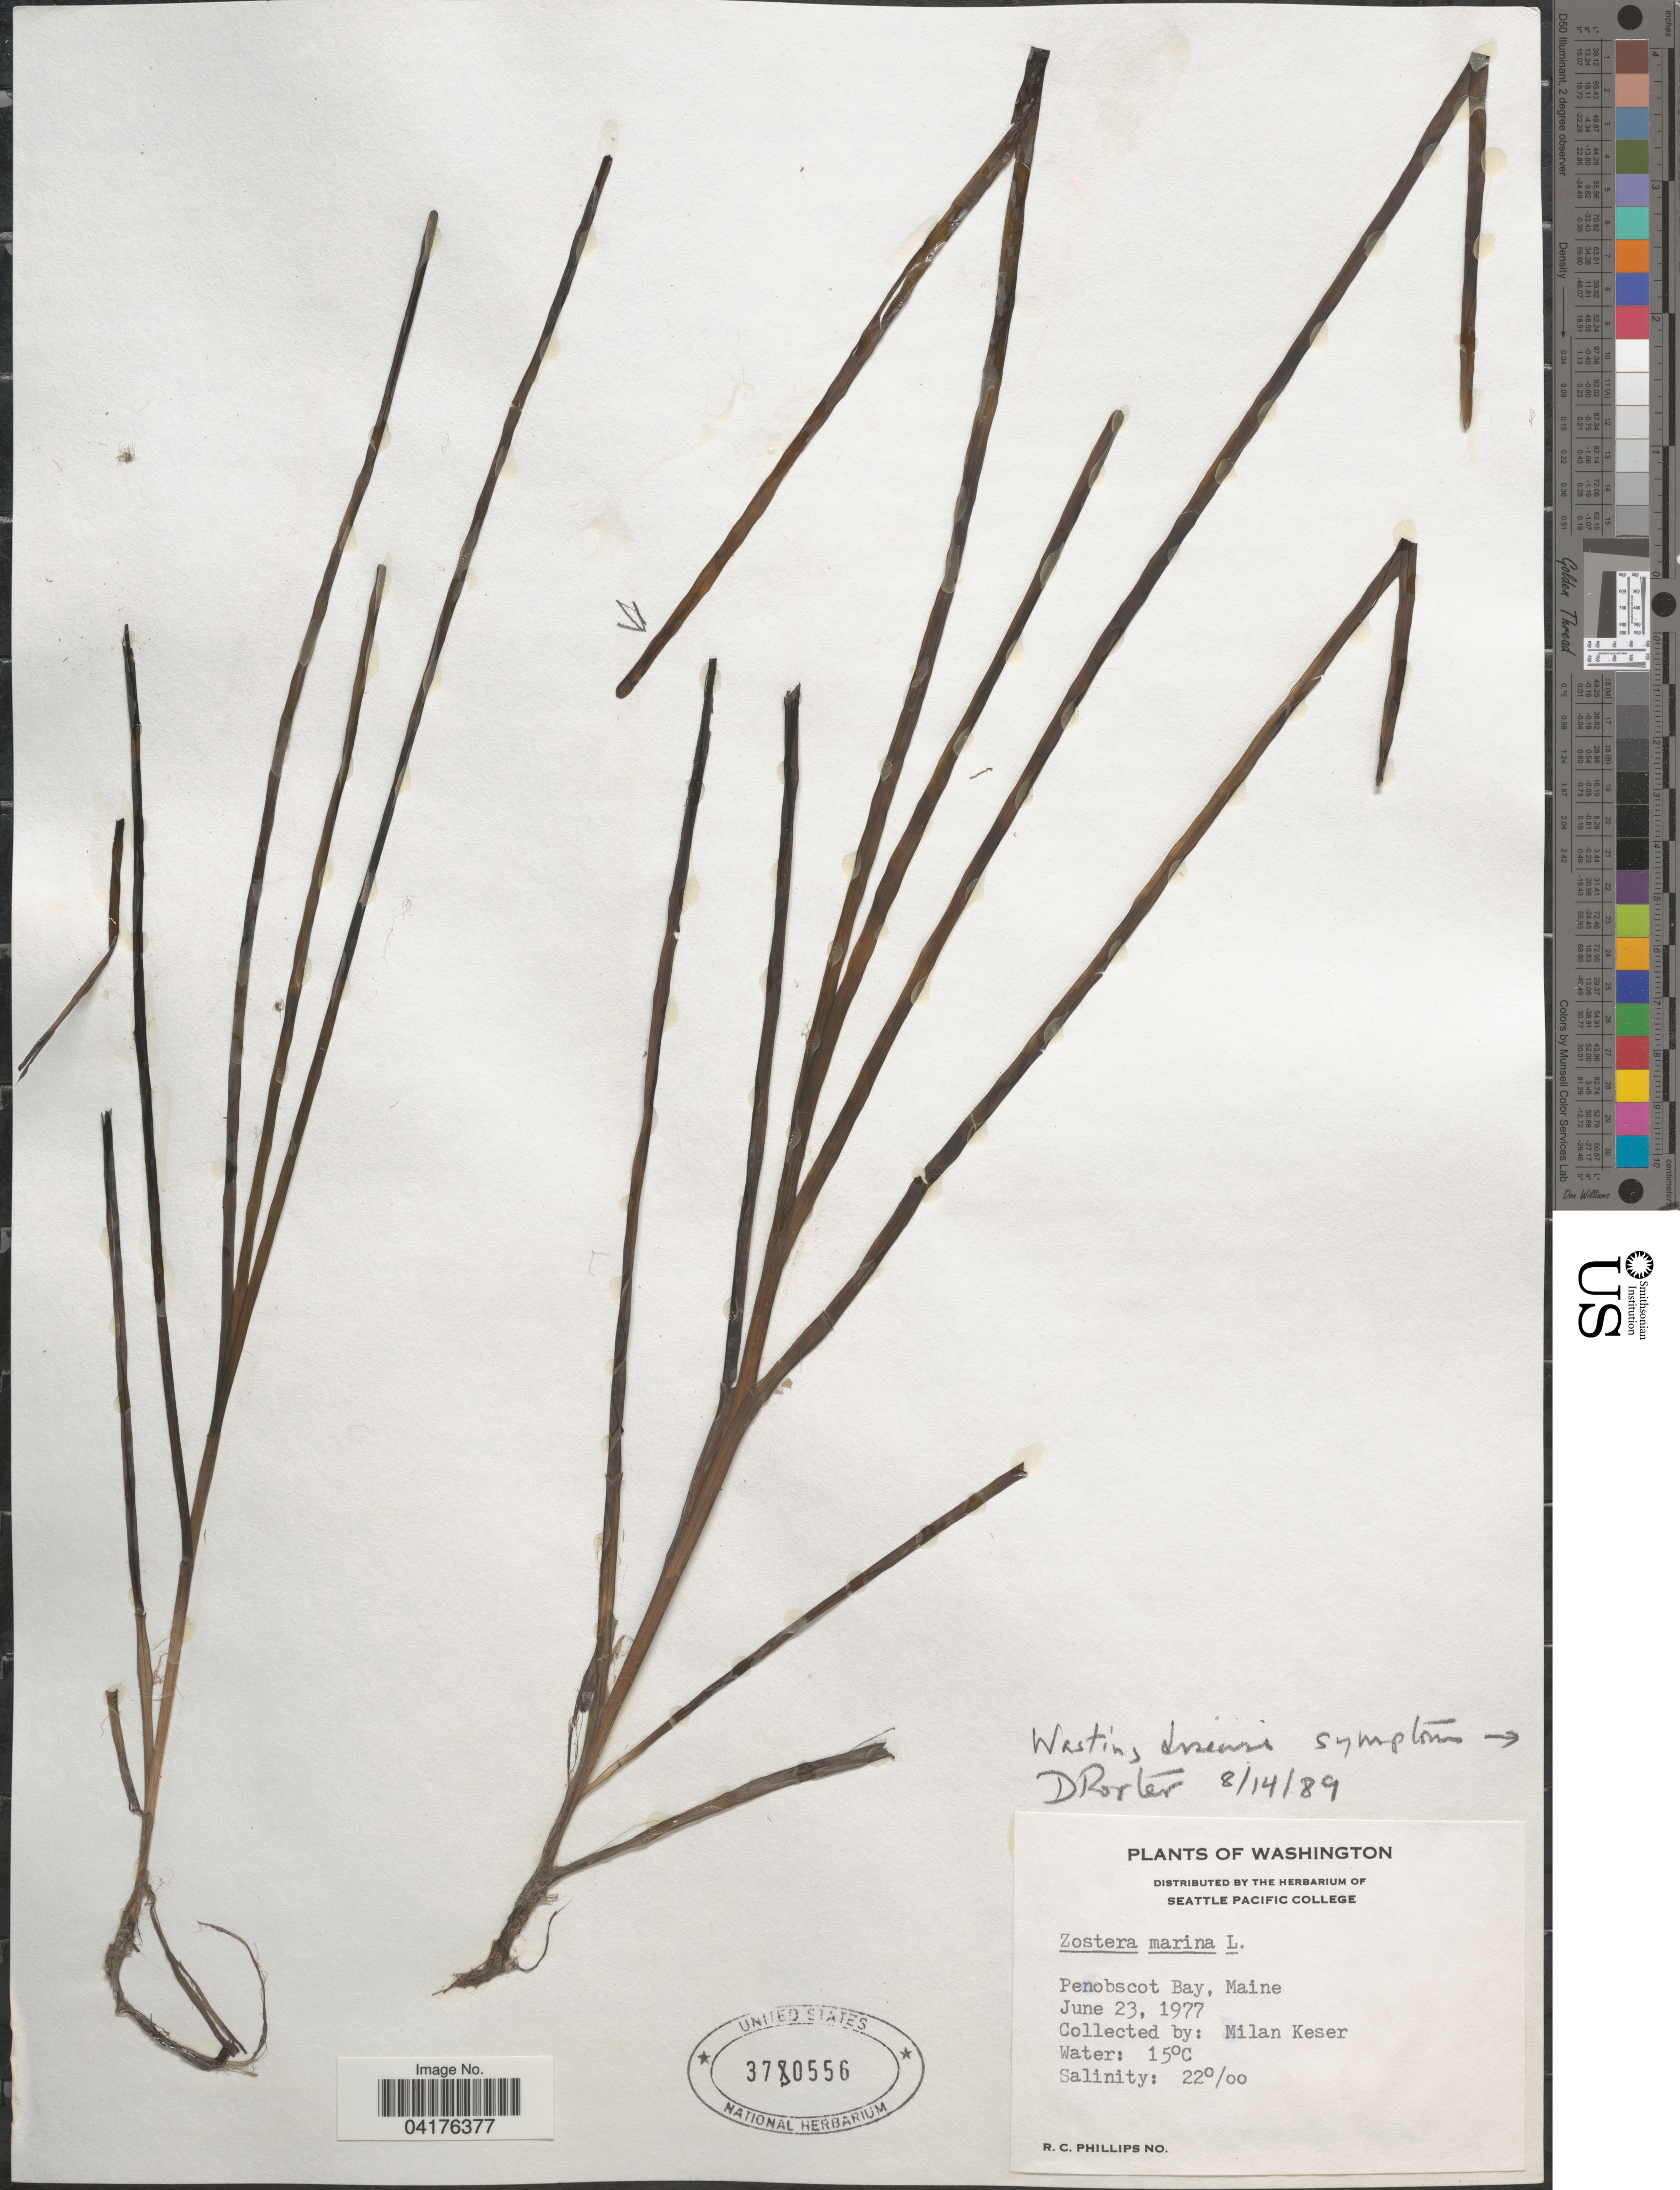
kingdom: Plantae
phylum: Tracheophyta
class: Liliopsida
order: Alismatales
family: Zosteraceae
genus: Zostera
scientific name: Zostera marina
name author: L.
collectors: M. Keser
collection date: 1977-06-23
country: United States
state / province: Maine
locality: Penobscot Bay.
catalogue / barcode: US 3780556